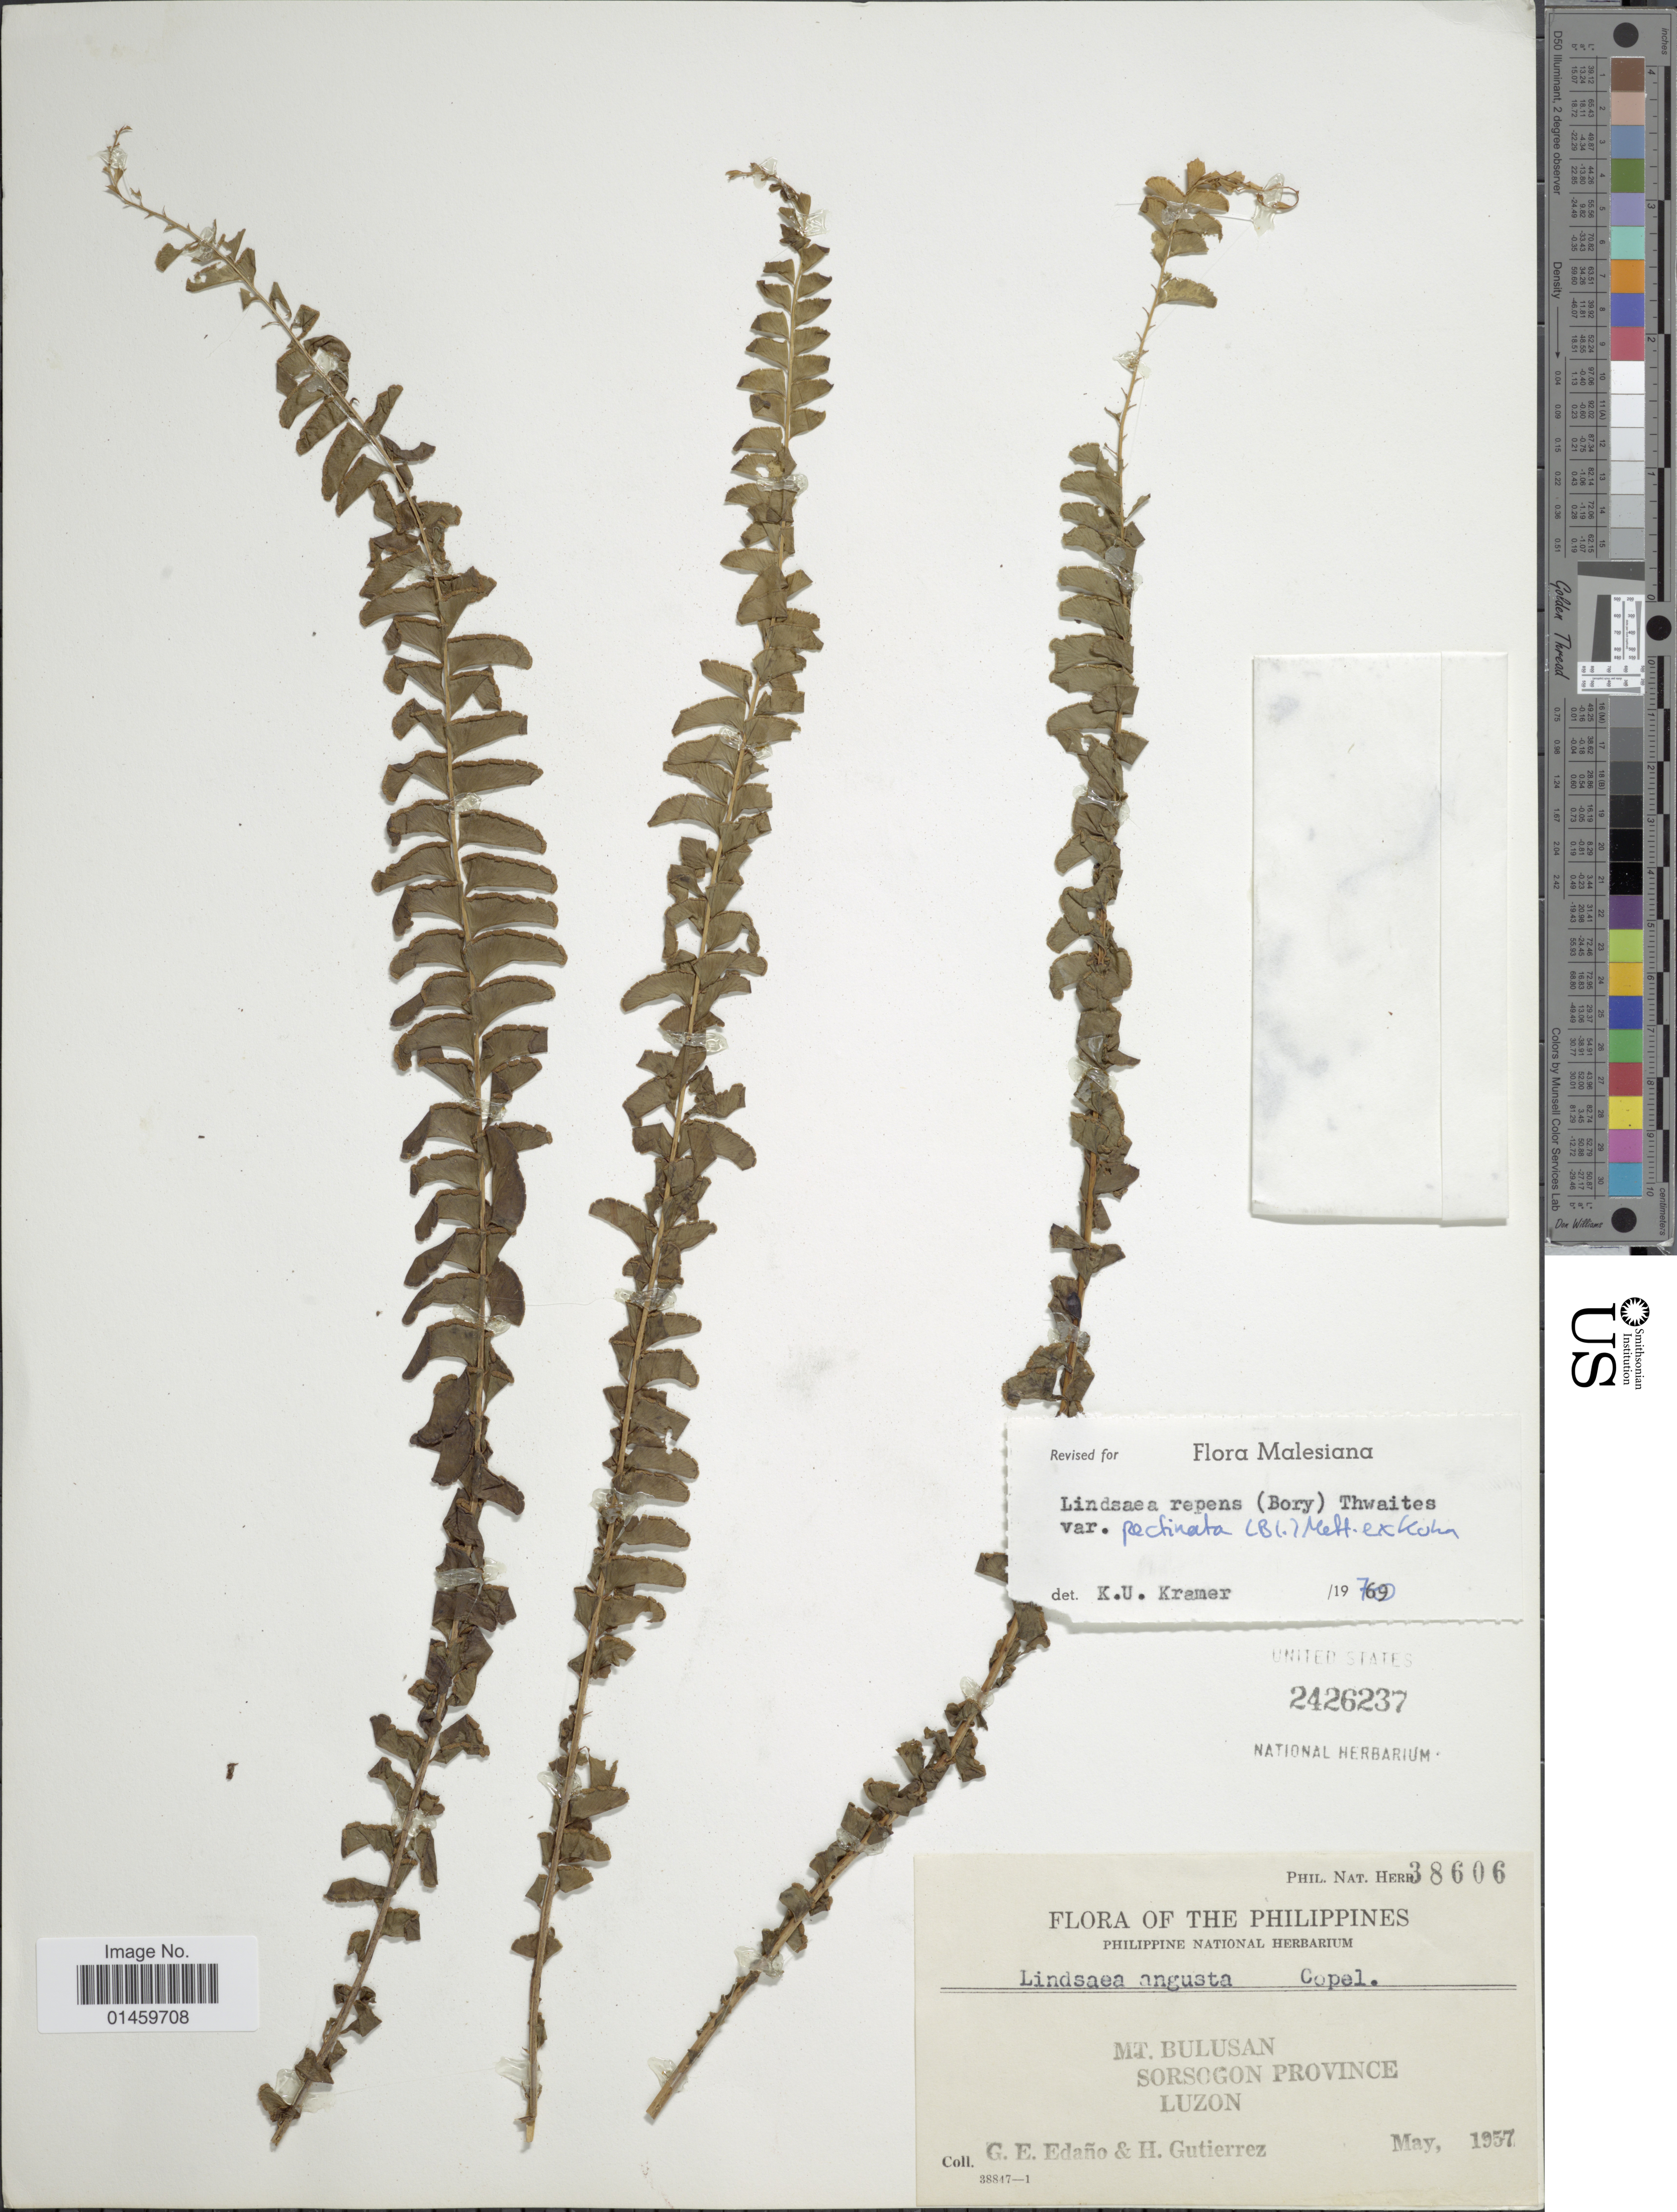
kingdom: Plantae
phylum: Tracheophyta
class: Polypodiopsida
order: Polypodiales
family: Lindsaeaceae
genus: Lindsaea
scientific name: Lindsaea repens var. pectinata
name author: (Blume) Mett.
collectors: G. E. Edaño & H. Gutierrez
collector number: Phil. Nat. Herb. 38606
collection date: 1957-05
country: Philippines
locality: Mt. Bulusan. Sorsogon Province. Luzon.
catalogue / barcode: US 2426237